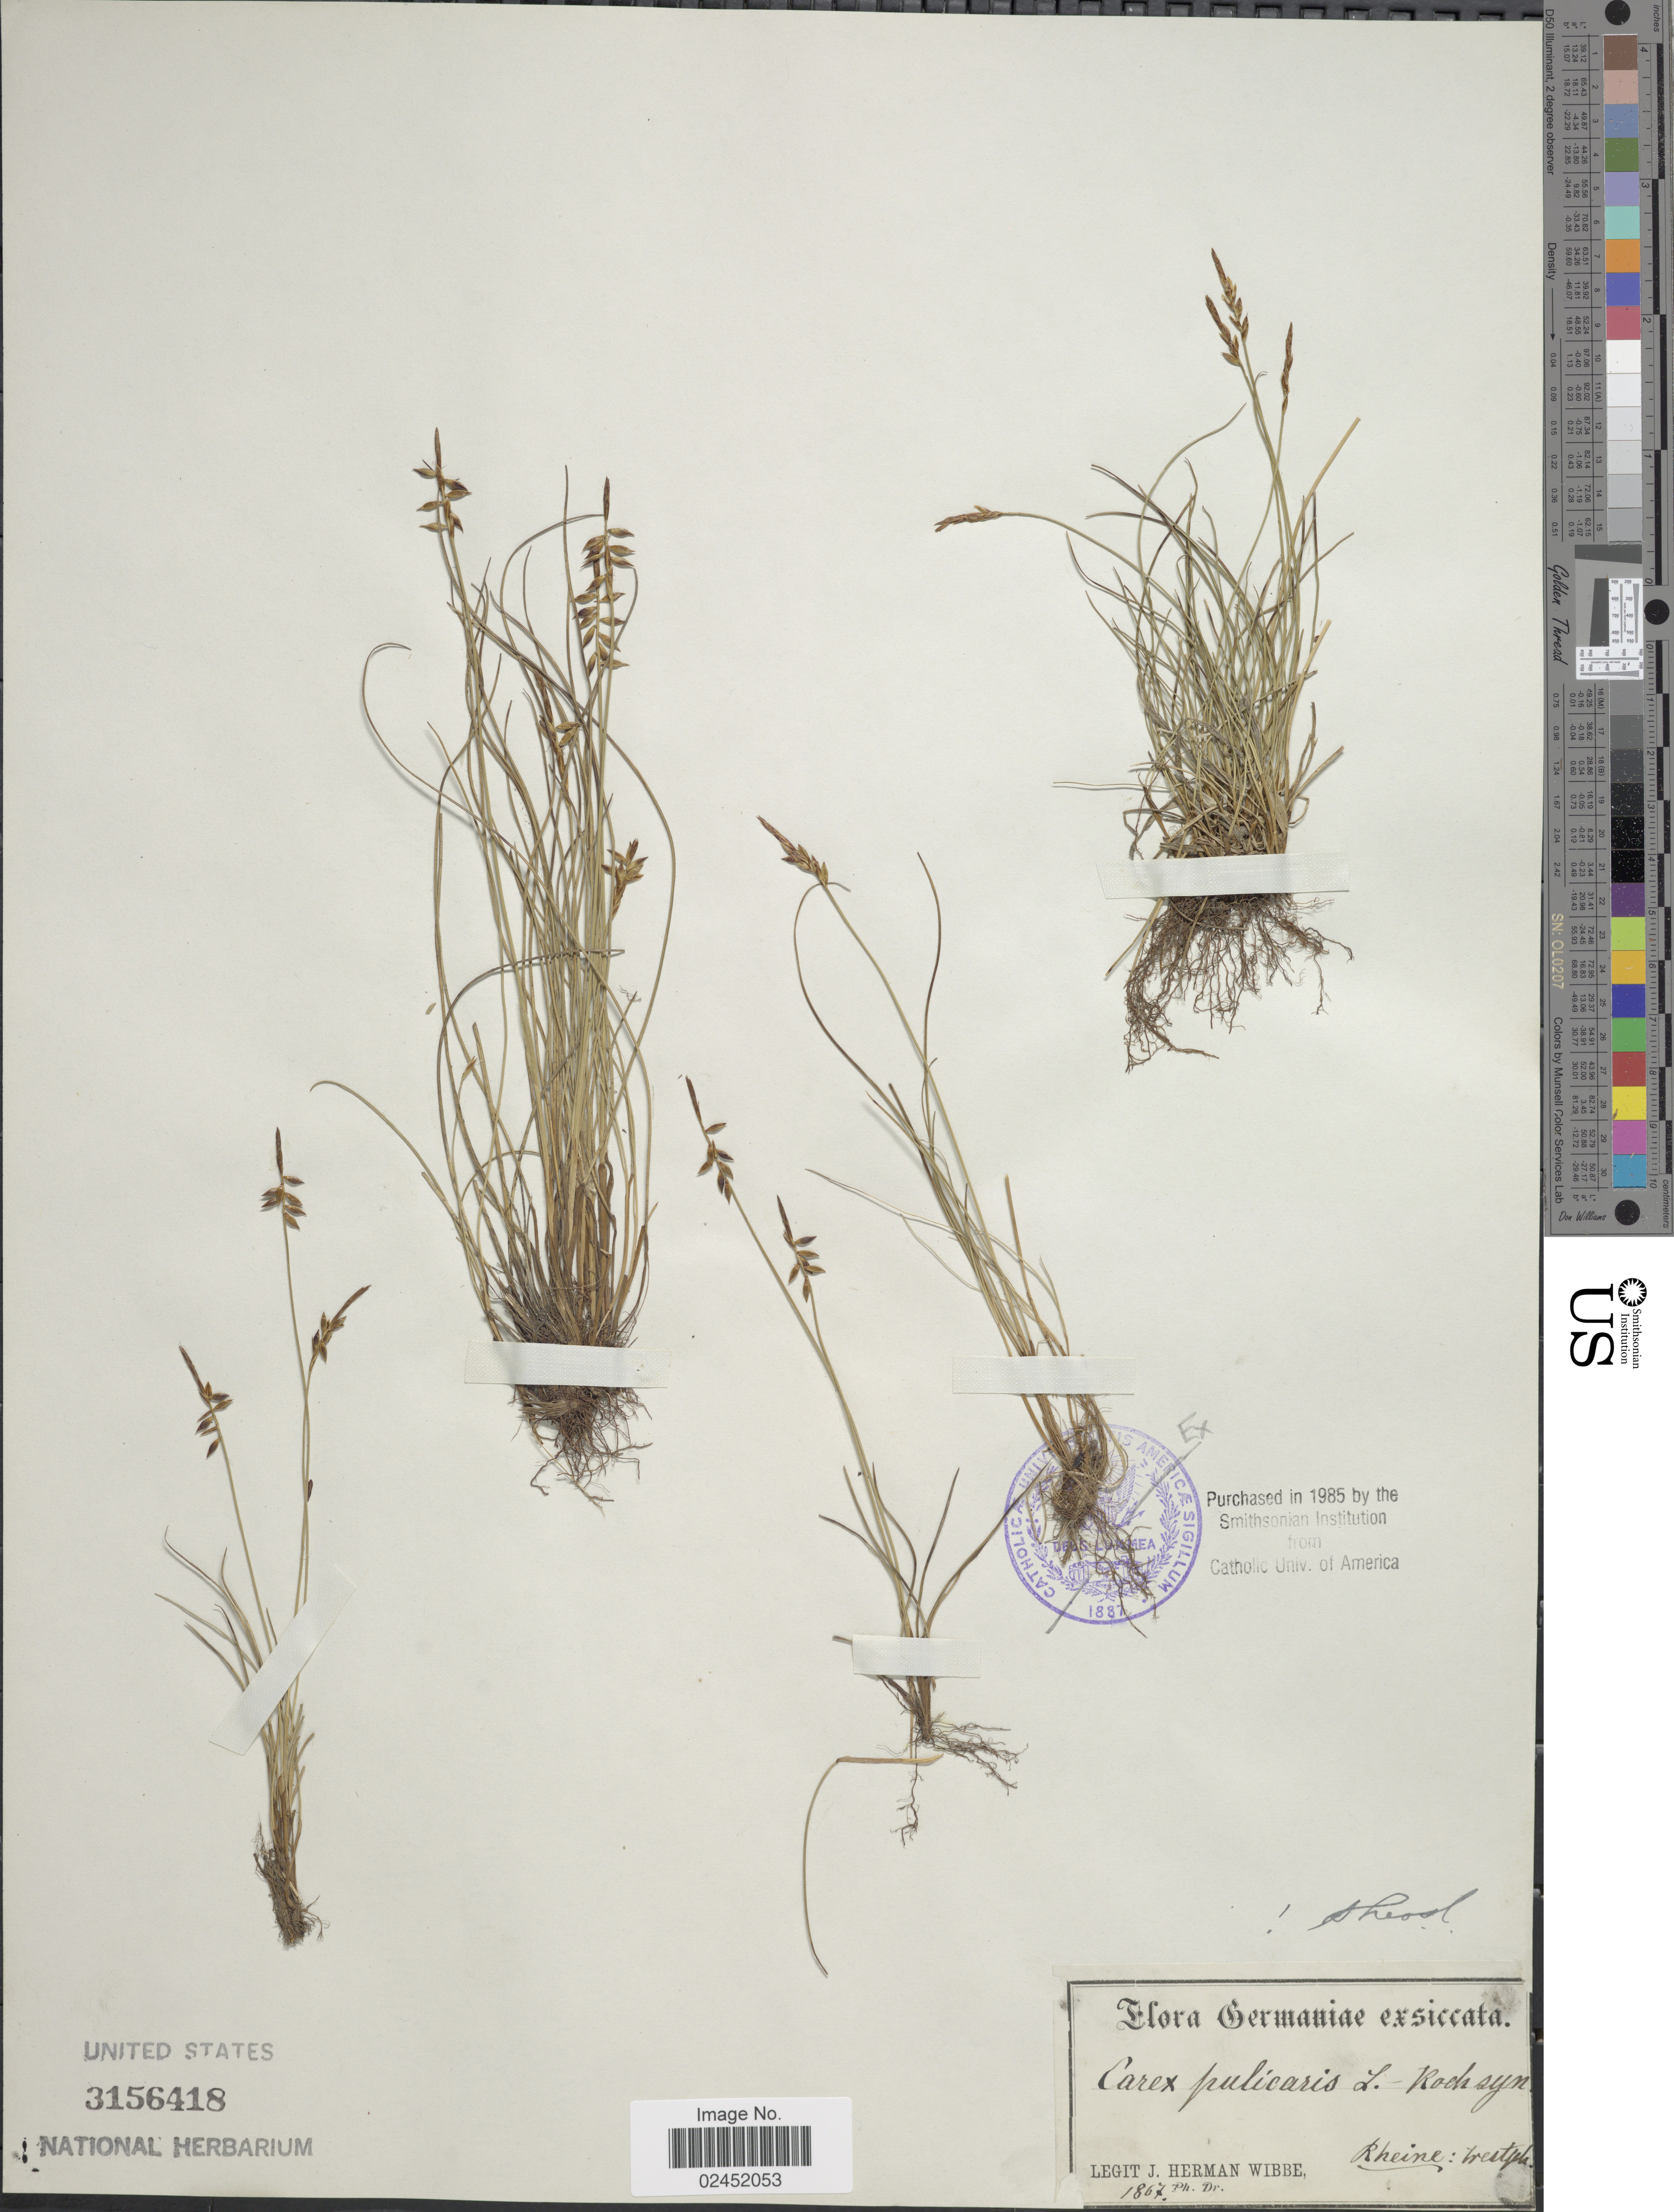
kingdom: Plantae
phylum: Tracheophyta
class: Liliopsida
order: Poales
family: Cyperaceae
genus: Carex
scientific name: Carex pulicaris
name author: L.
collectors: J. Wibbe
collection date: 1867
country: Germany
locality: Germaniae. Rheine: Westfela [interpreted]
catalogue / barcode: US 3156418